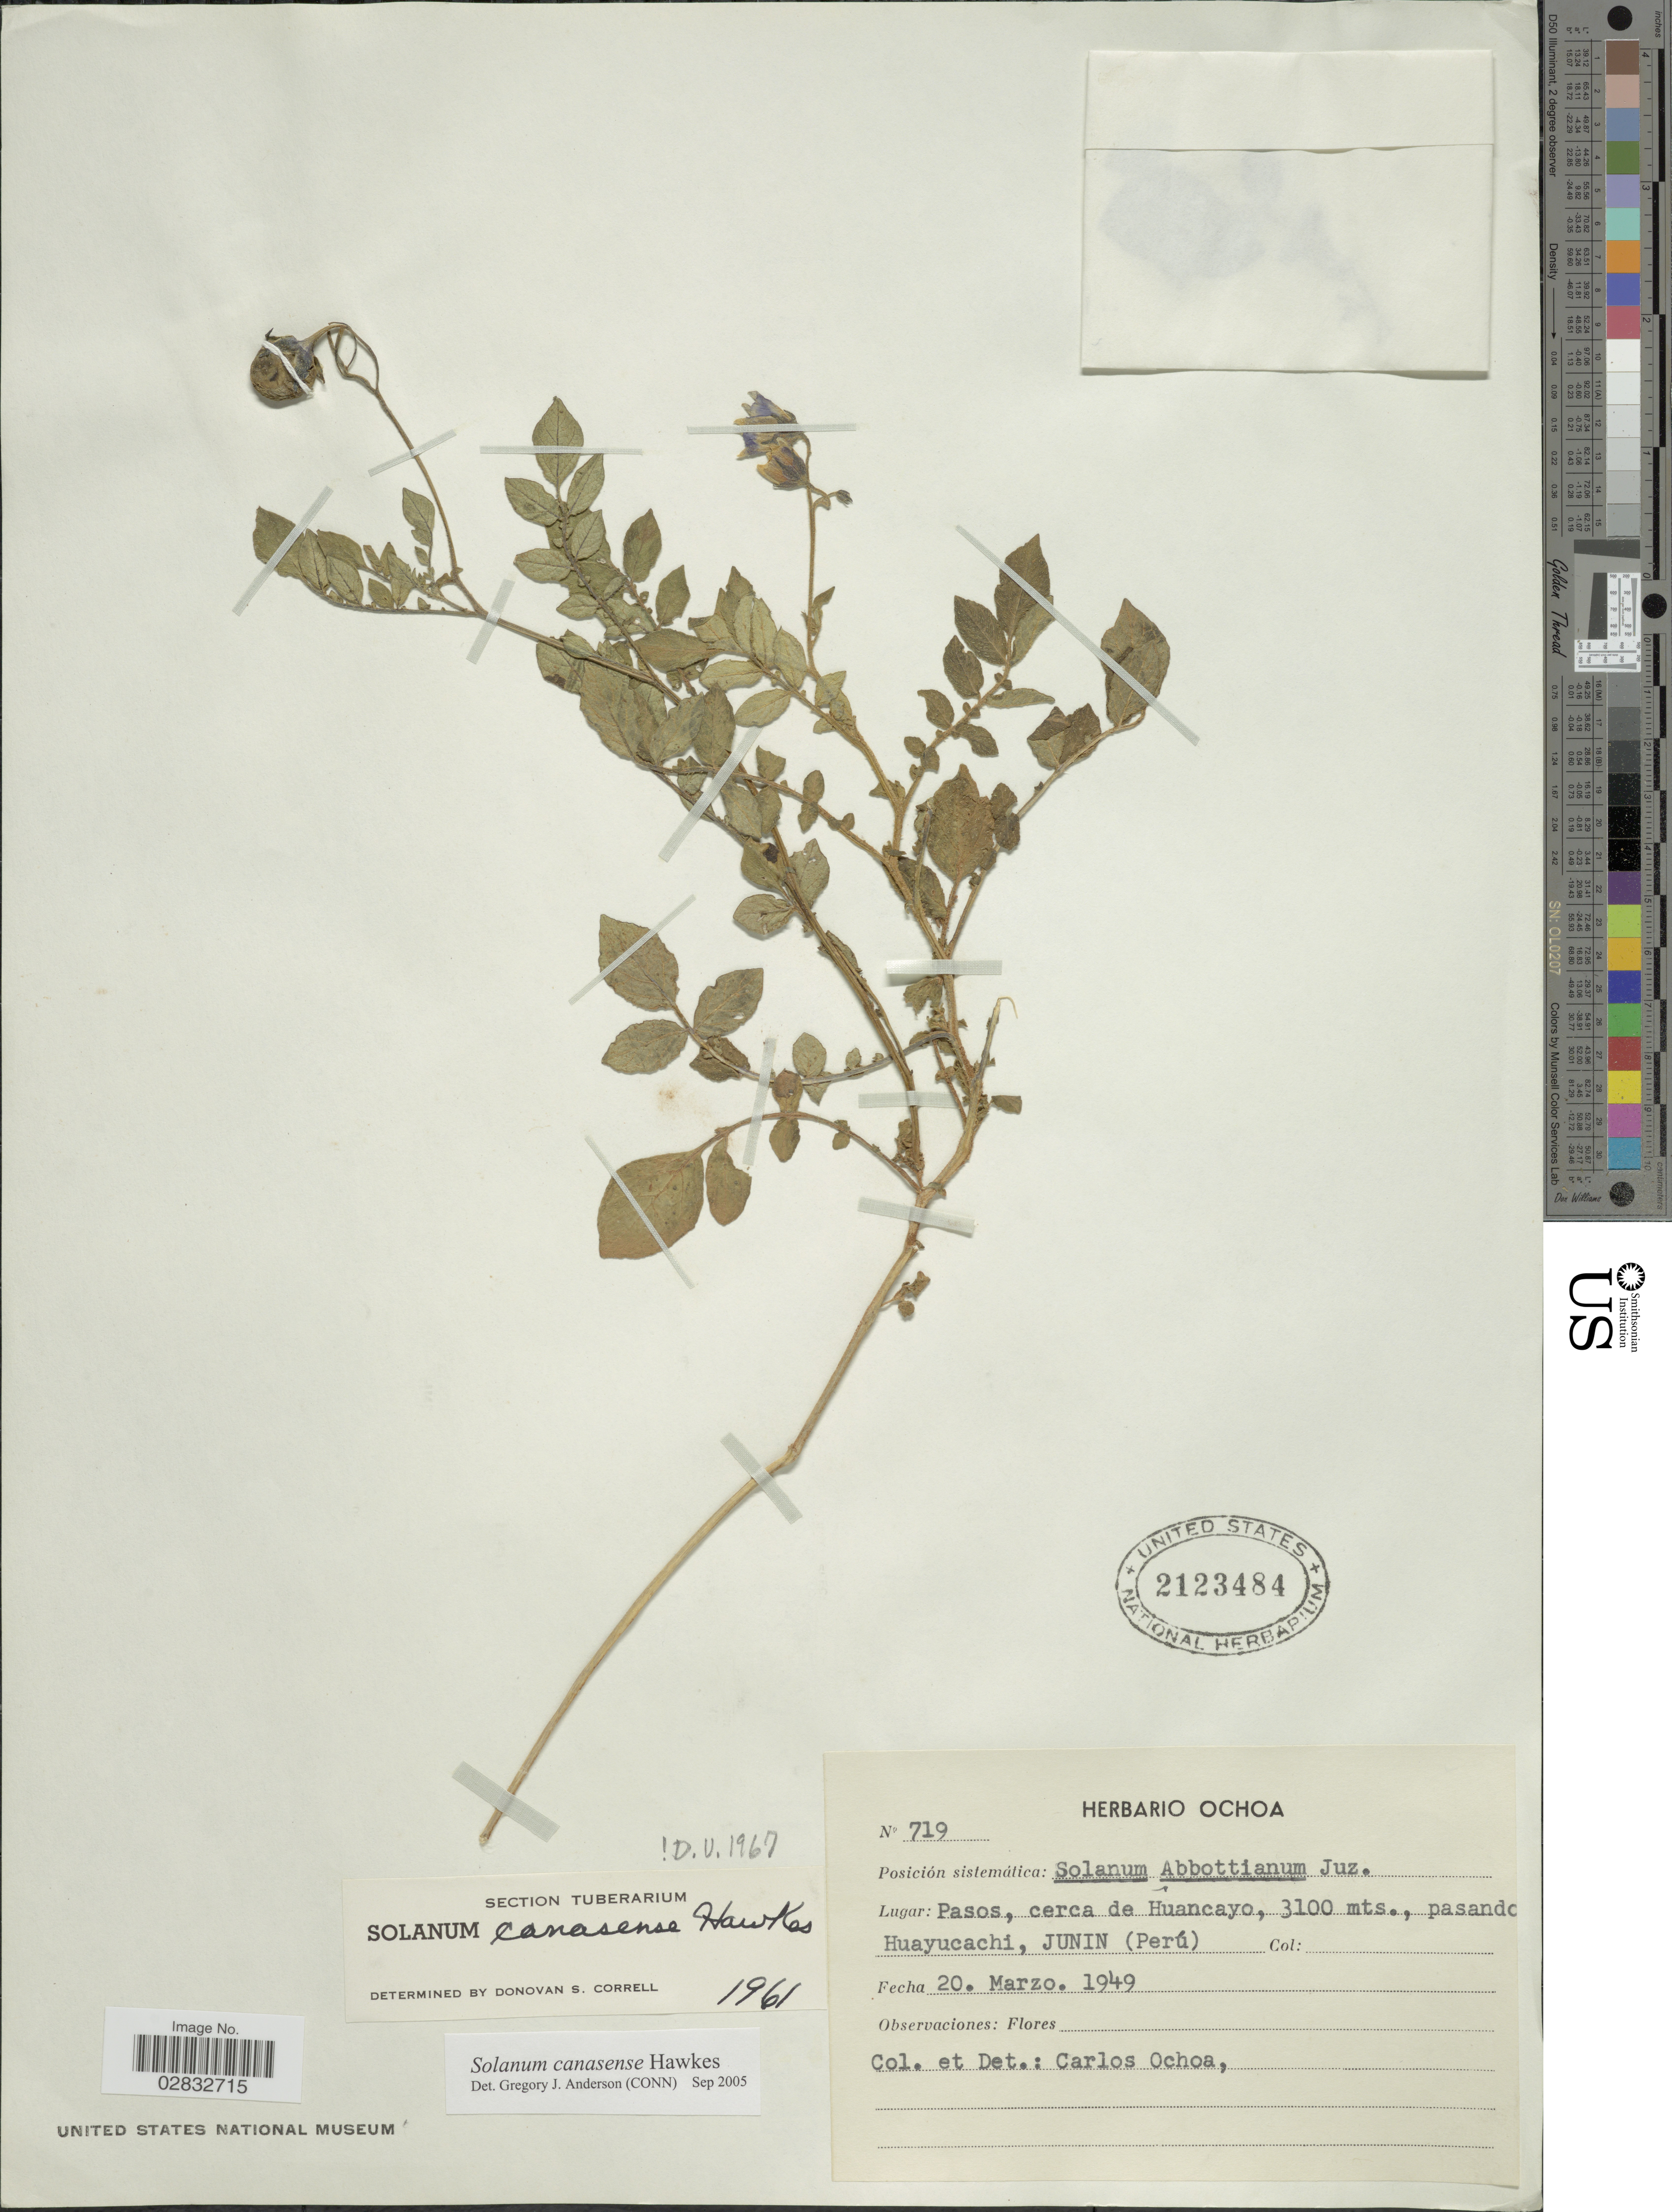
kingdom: Plantae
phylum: Tracheophyta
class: Magnoliopsida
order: Solanales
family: Solanaceae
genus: Solanum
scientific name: Solanum canaosense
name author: L.B. Sm. & Downs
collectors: C. Ochoa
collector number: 719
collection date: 1949-03-20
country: Peru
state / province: Junín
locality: Pasos, cerca de Huancayo, pasando Huayucachi.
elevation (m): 3100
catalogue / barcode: US 2123484